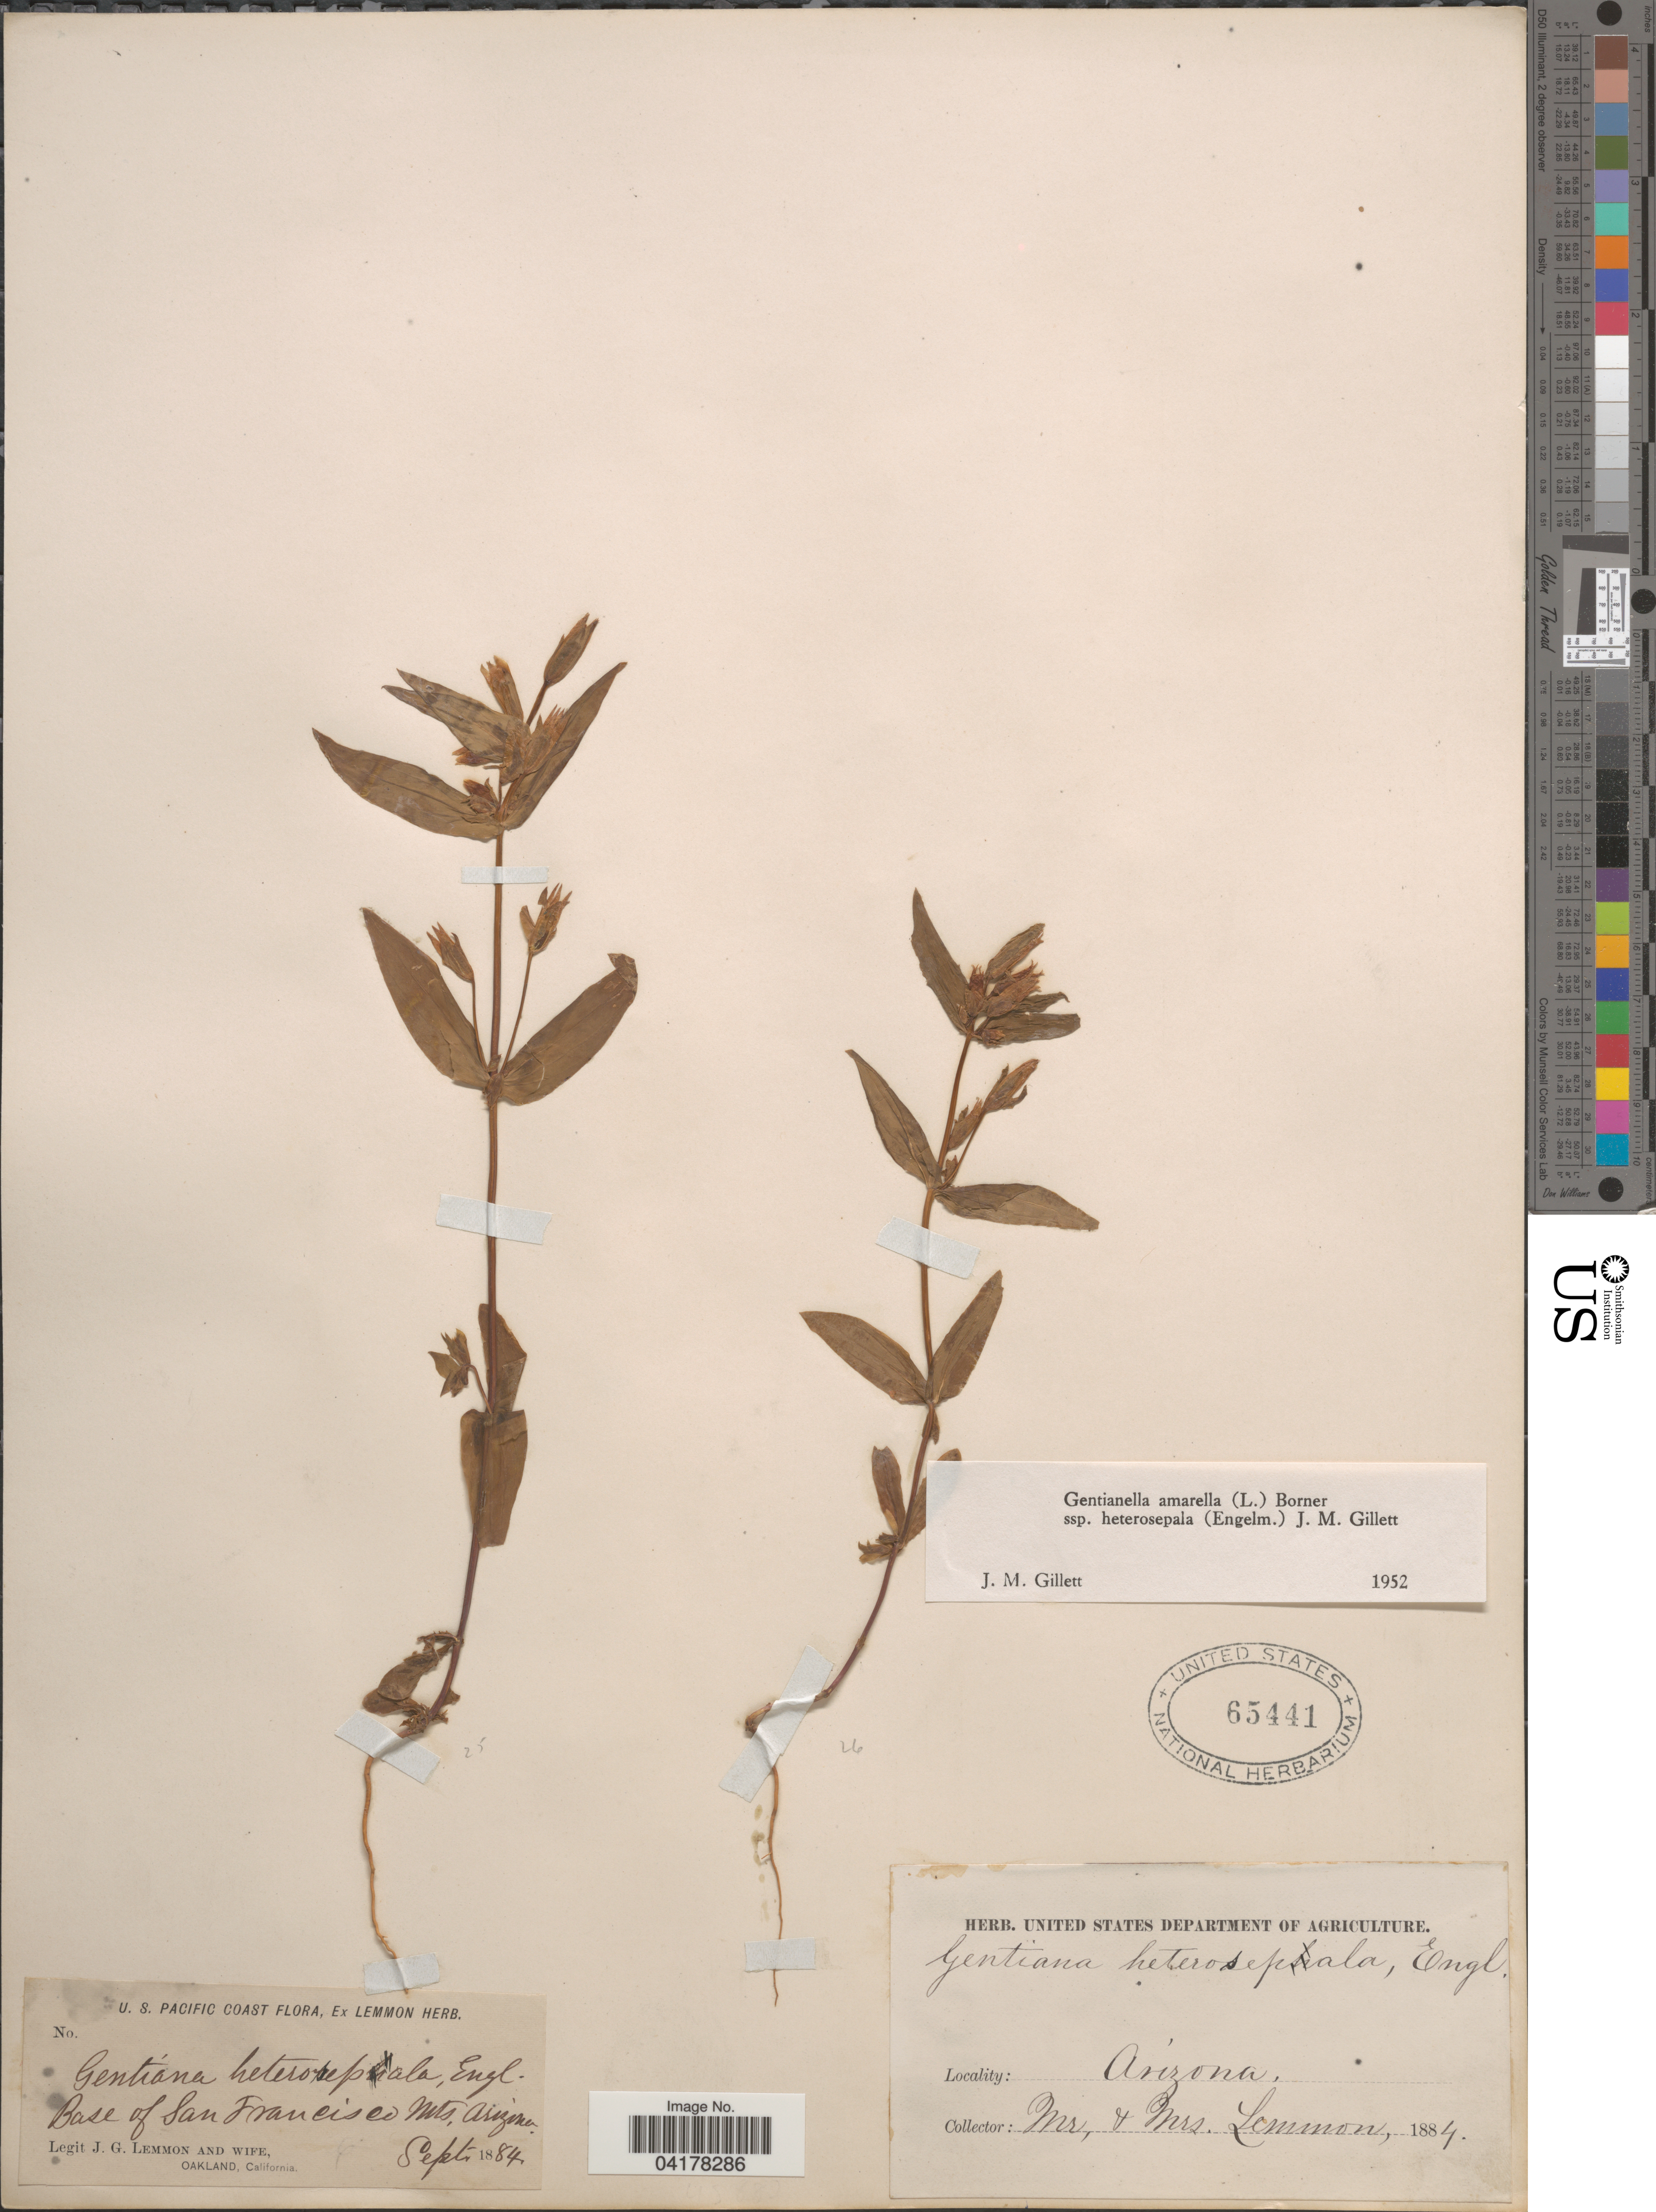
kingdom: Plantae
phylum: Tracheophyta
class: Magnoliopsida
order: Gentianales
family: Gentianaceae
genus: Gentianella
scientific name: Gentianella amarella subsp. heterosepala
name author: (Engelm.) J.M. Gillet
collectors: J. Lemmon & Mrs. J. G. Lemmon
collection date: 1884-09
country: United States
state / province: Arizona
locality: U. S. Pacific Coast. Base of San Francisco Mts.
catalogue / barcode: US 65441